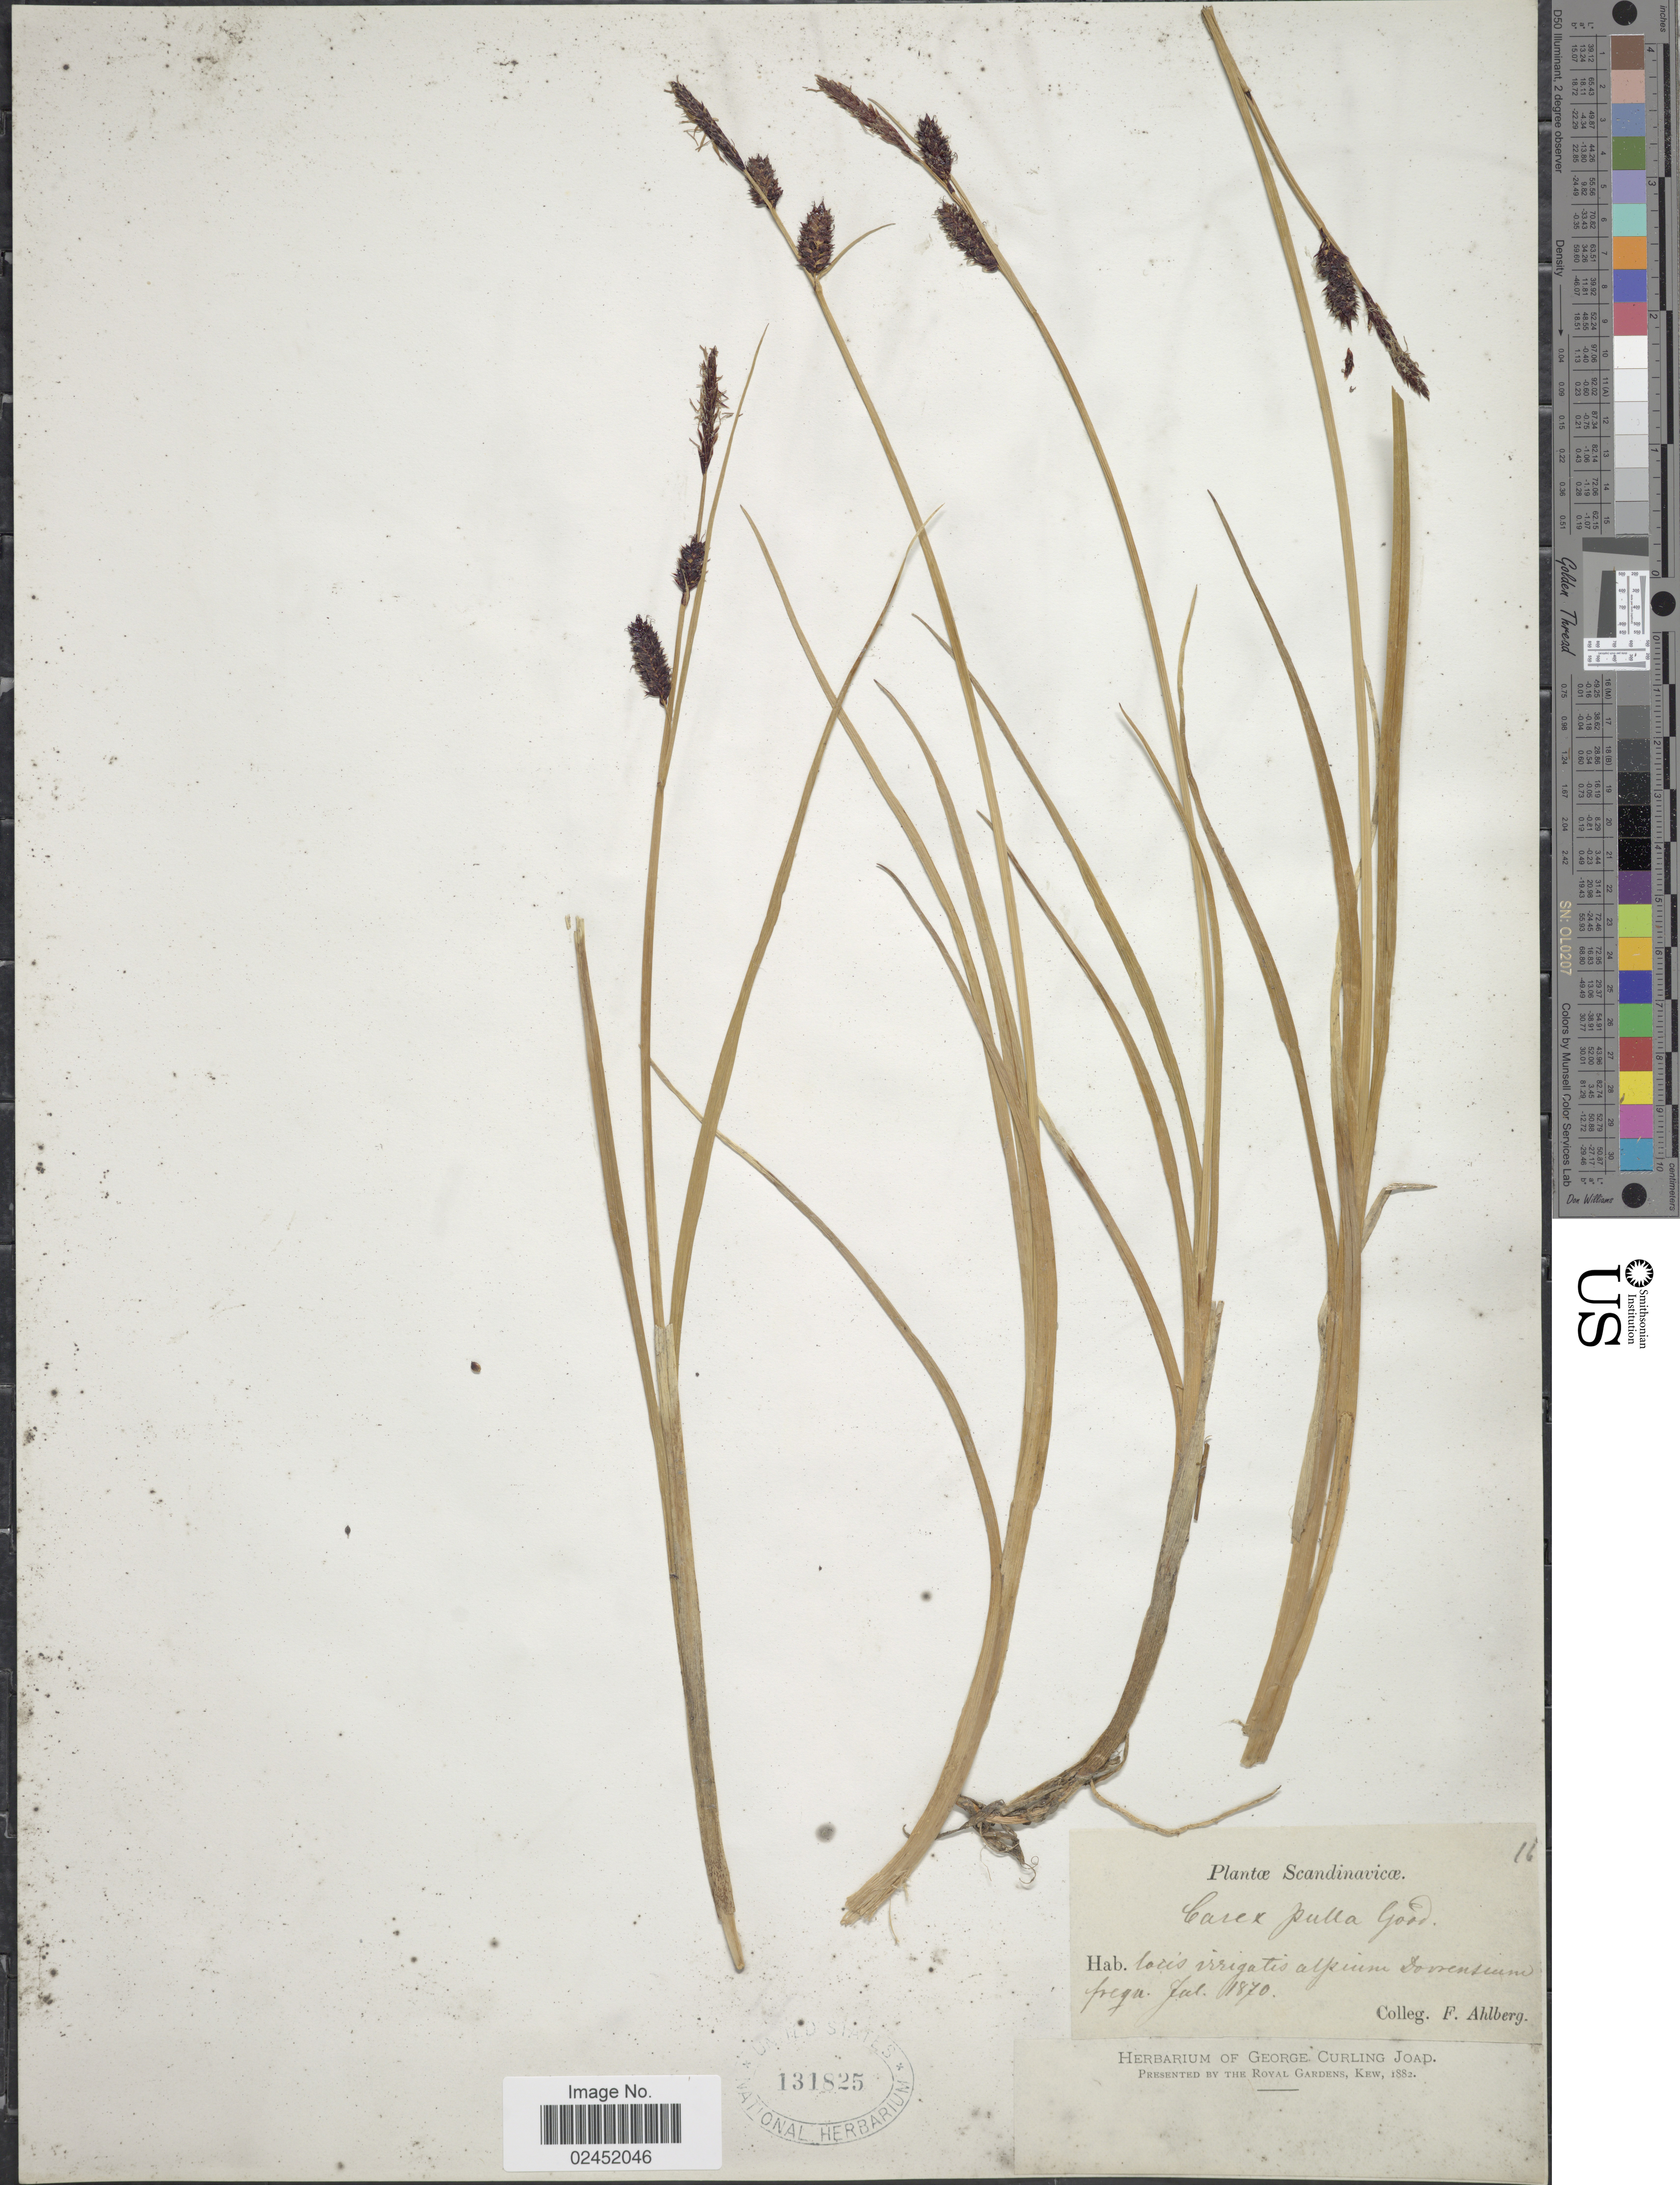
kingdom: Plantae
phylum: Tracheophyta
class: Liliopsida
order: Poales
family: Cyperaceae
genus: Carex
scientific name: Carex saxatilis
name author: L.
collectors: F. Ahlberg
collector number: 16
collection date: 1870-07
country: Norway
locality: Scandinavicæ, locis irrigatis alpium Dovresium [illegible text]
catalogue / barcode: US 131825